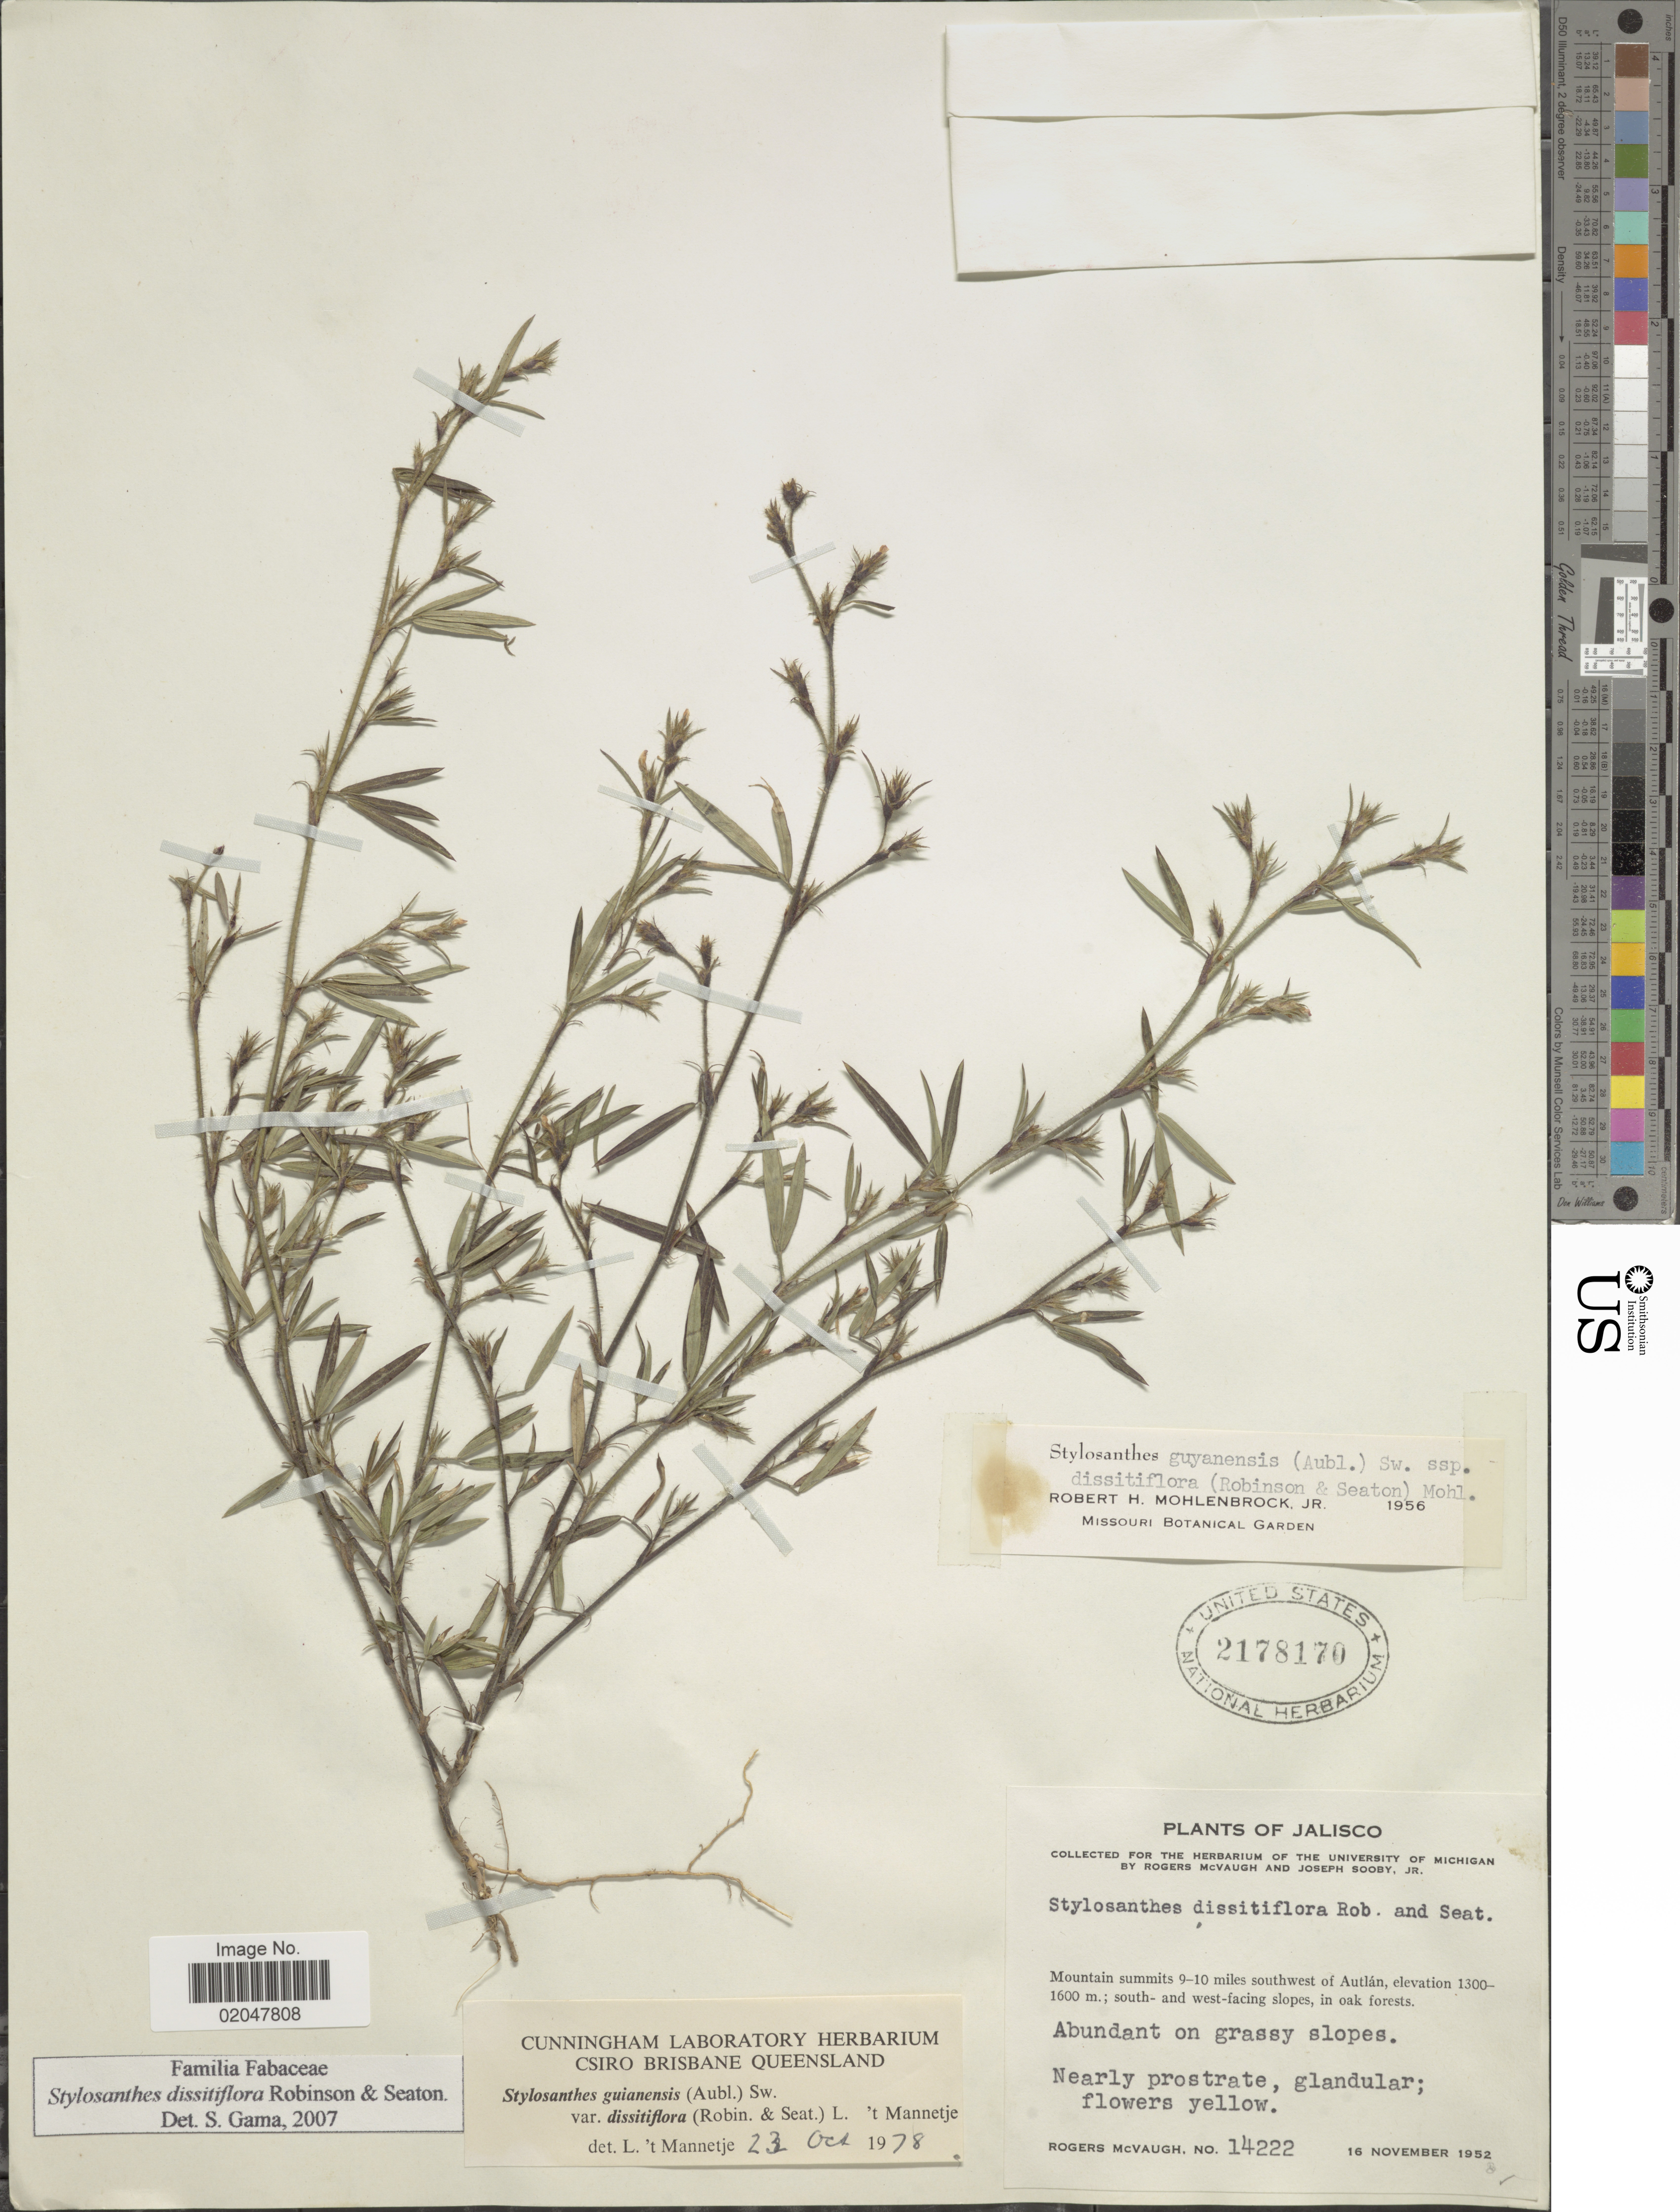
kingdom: Plantae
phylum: Tracheophyta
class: Magnoliopsida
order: Fabales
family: Fabaceae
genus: Stylosanthes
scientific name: Stylosanthes guianensis var. dissitiflora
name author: ( & Seaton) 't Mannetje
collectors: R. McVaugh & J. Sooby Jr.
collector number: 14222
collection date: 1952-11-16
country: Mexico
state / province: Jalisco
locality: Mountain summits 9-10 miles southwest of Autlan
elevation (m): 1300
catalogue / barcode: US 2178170